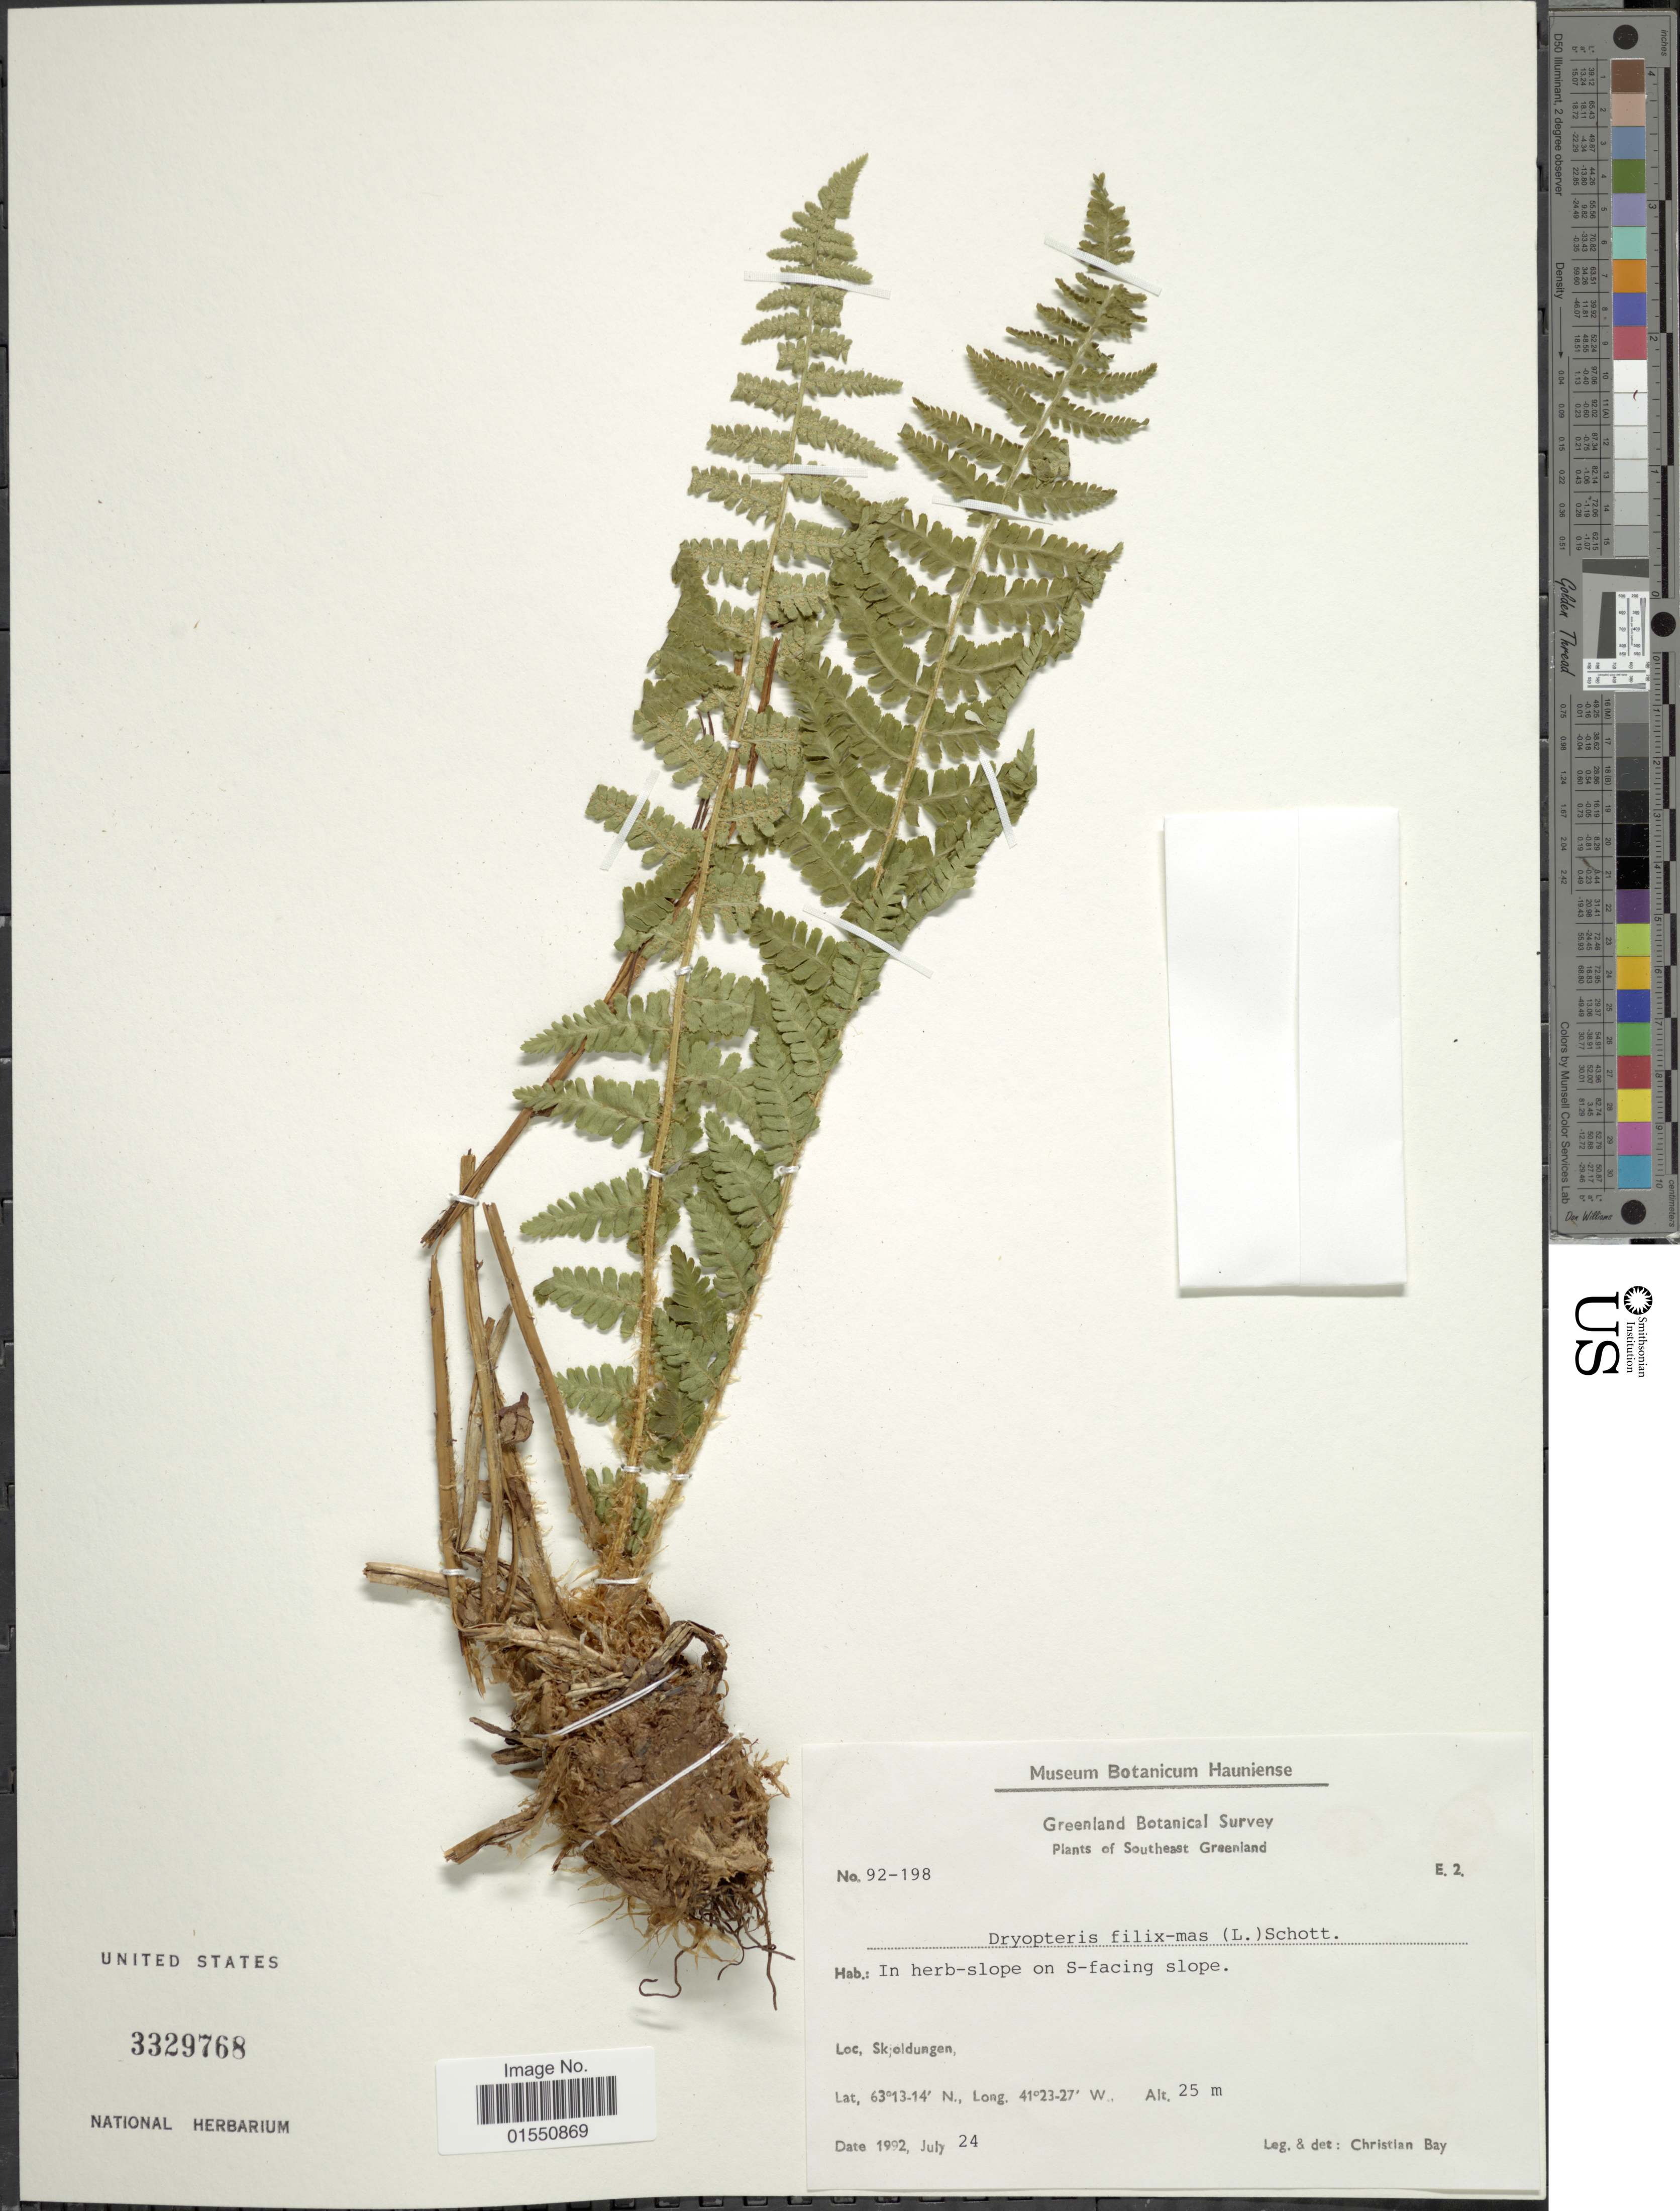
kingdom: Plantae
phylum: Tracheophyta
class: Polypodiopsida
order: Polypodiales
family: Dryopteridaceae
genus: Dryopteris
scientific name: Dryopteris filix-mas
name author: (L.) Schott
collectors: C. Bay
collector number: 92-198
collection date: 1992-07-24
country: Greenland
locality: Southeast Greenland. Skjoldungen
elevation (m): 25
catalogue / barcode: US 3329768